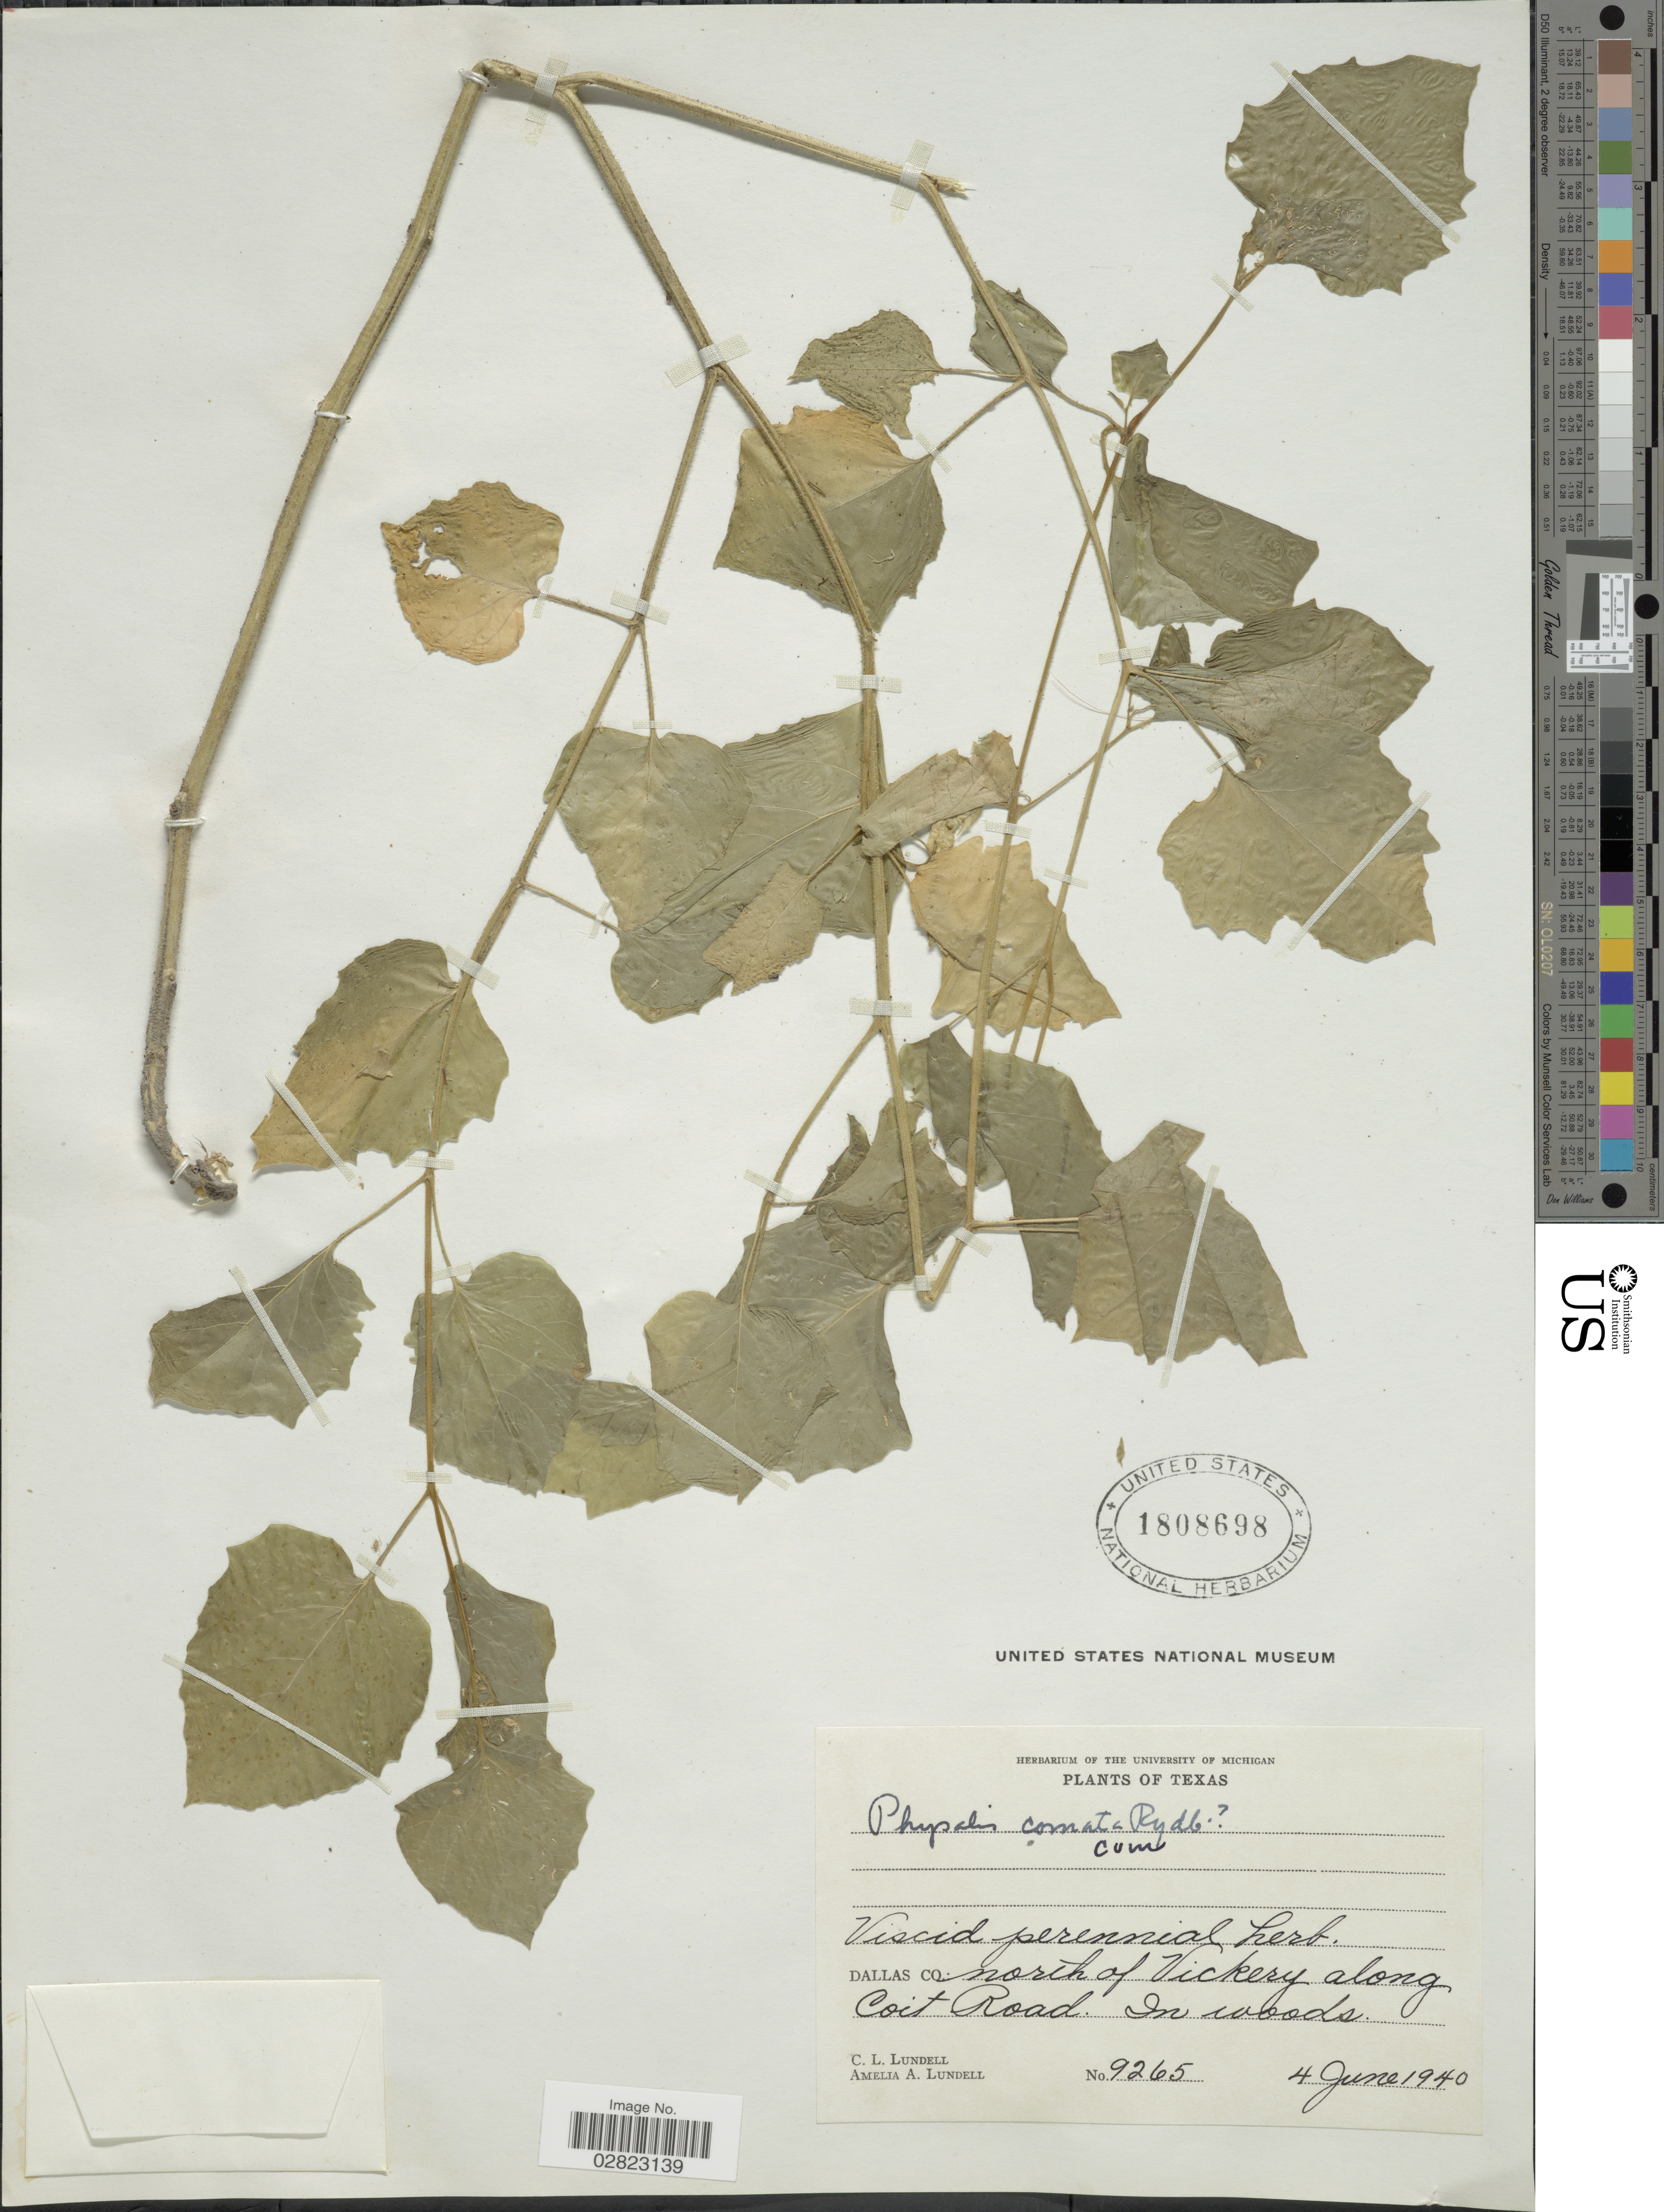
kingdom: Plantae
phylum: Tracheophyta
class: Magnoliopsida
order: Solanales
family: Solanaceae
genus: Physalis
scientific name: Physalis comata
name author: Rydb.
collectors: C. L. Lundell & A. A. Lundell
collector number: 9265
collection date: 1940-06-04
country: United States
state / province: Texas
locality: Dallas Co.: north of Vickery along Coit Road.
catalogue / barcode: US 1808698